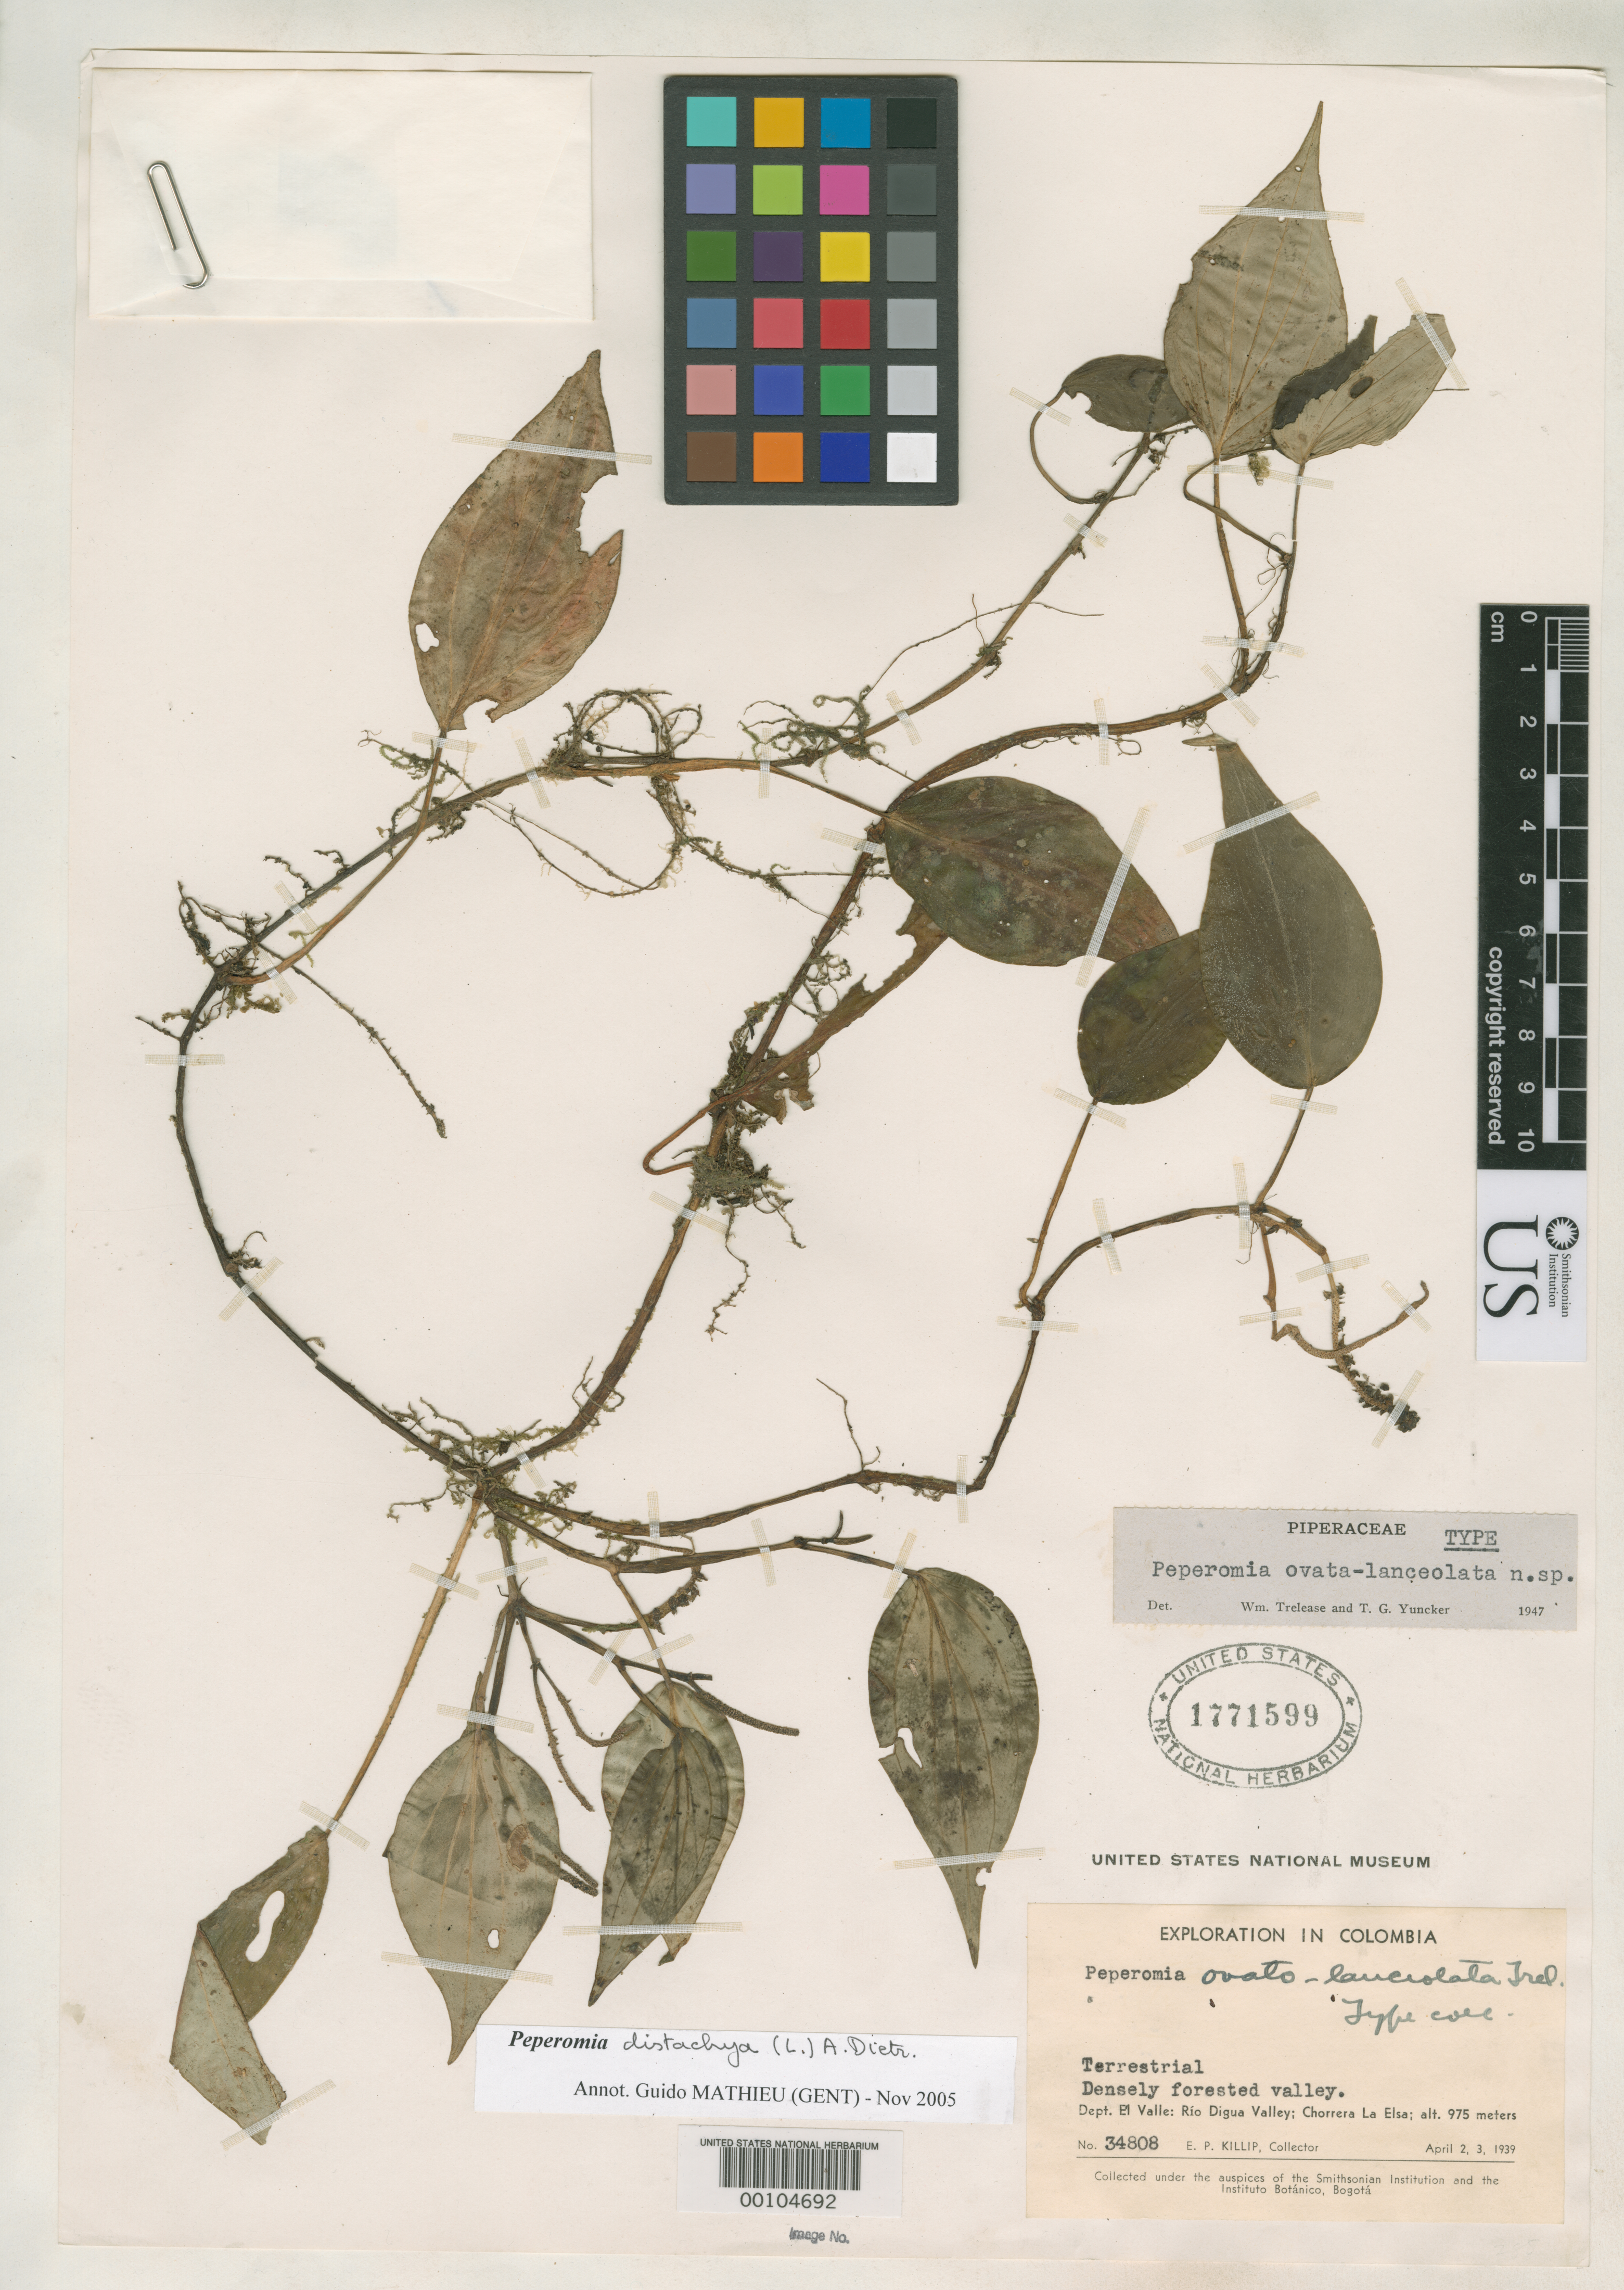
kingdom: Plantae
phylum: Tracheophyta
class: Magnoliopsida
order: Piperales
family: Piperaceae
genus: Peperomia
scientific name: Peperomia ovatolanceolata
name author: Trel. & Yunck.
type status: Holotype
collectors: E. P. Killip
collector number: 34808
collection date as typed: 02 Apr 1939 to 03 Apr 1939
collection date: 1939-04-02/1939-04-03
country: Colombia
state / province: Valle del Cauca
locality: Rio Digua Valley, Chorrera La Elsa.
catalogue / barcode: US 1771599